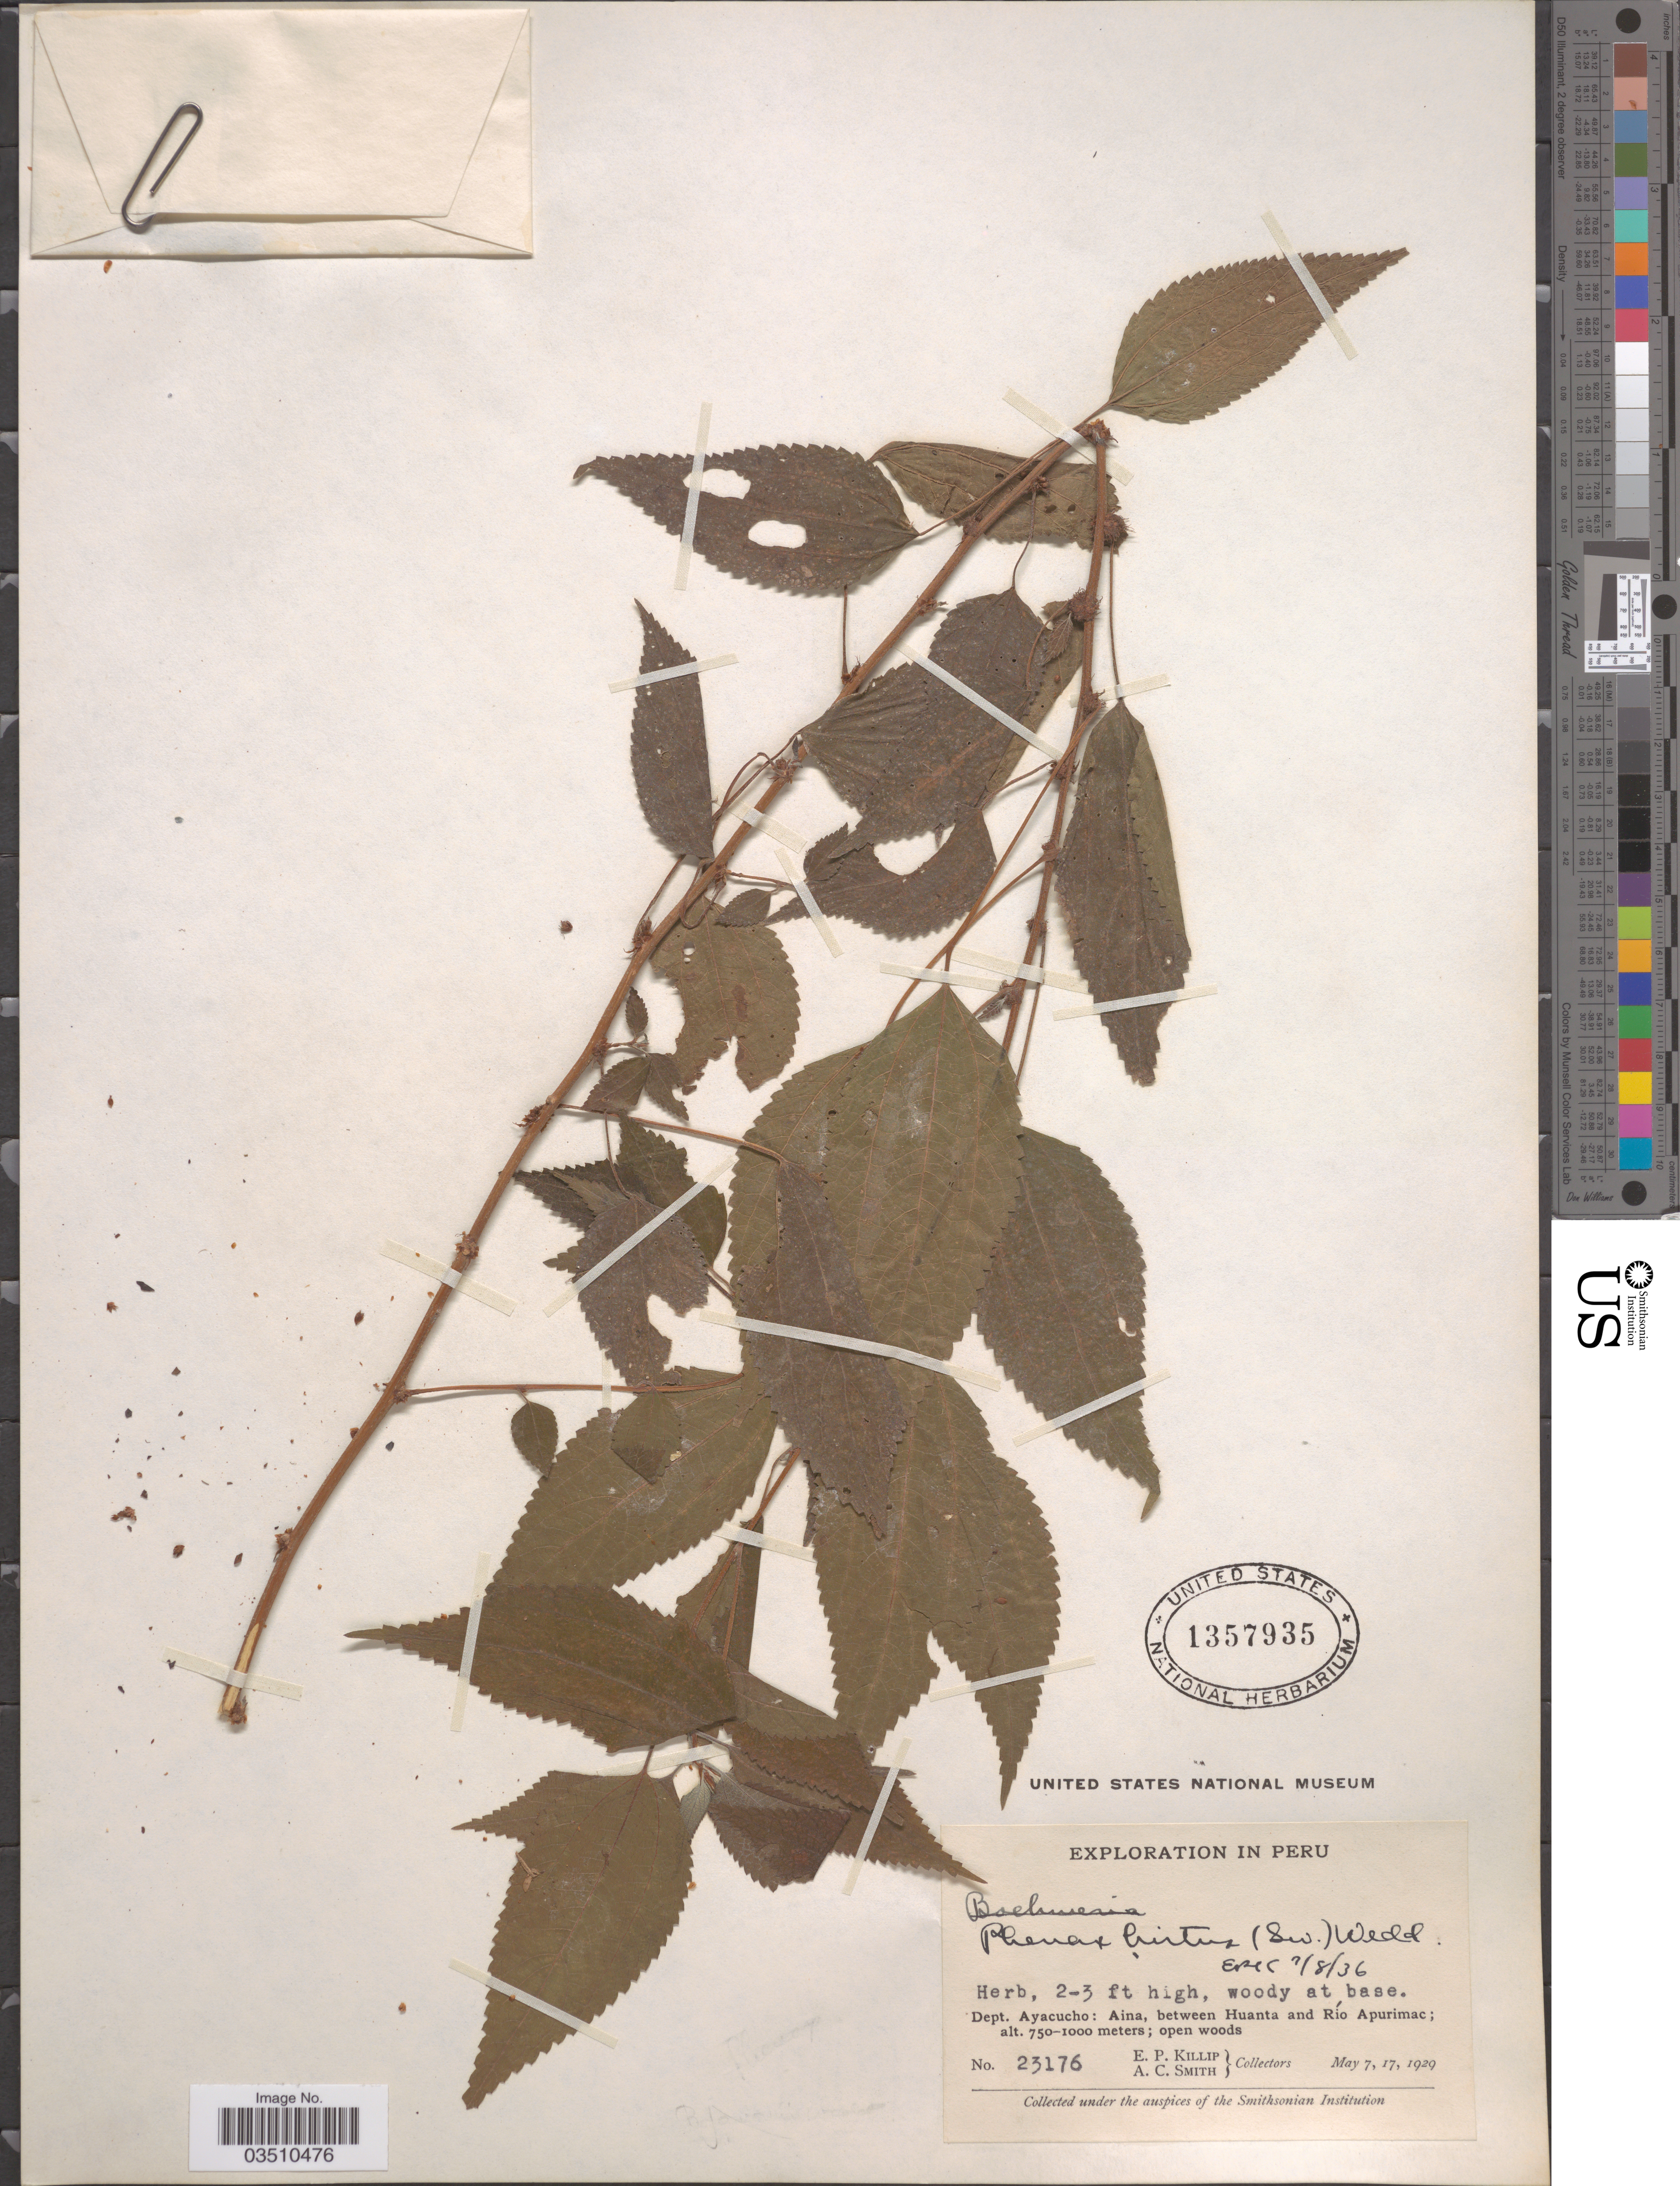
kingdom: Plantae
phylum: Tracheophyta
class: Magnoliopsida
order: Rosales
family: Urticaceae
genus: Phenax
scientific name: Phenax hirtus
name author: (Sw.) Wedd.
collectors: E. P. Killip & A. C. Smith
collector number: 23176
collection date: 1929-05-07/1929-05-17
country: Peru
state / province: Ayacucho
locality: Dept. Ayacucho: Aina, between Huanta and Río Apurimac.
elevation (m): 750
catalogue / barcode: US 1357935